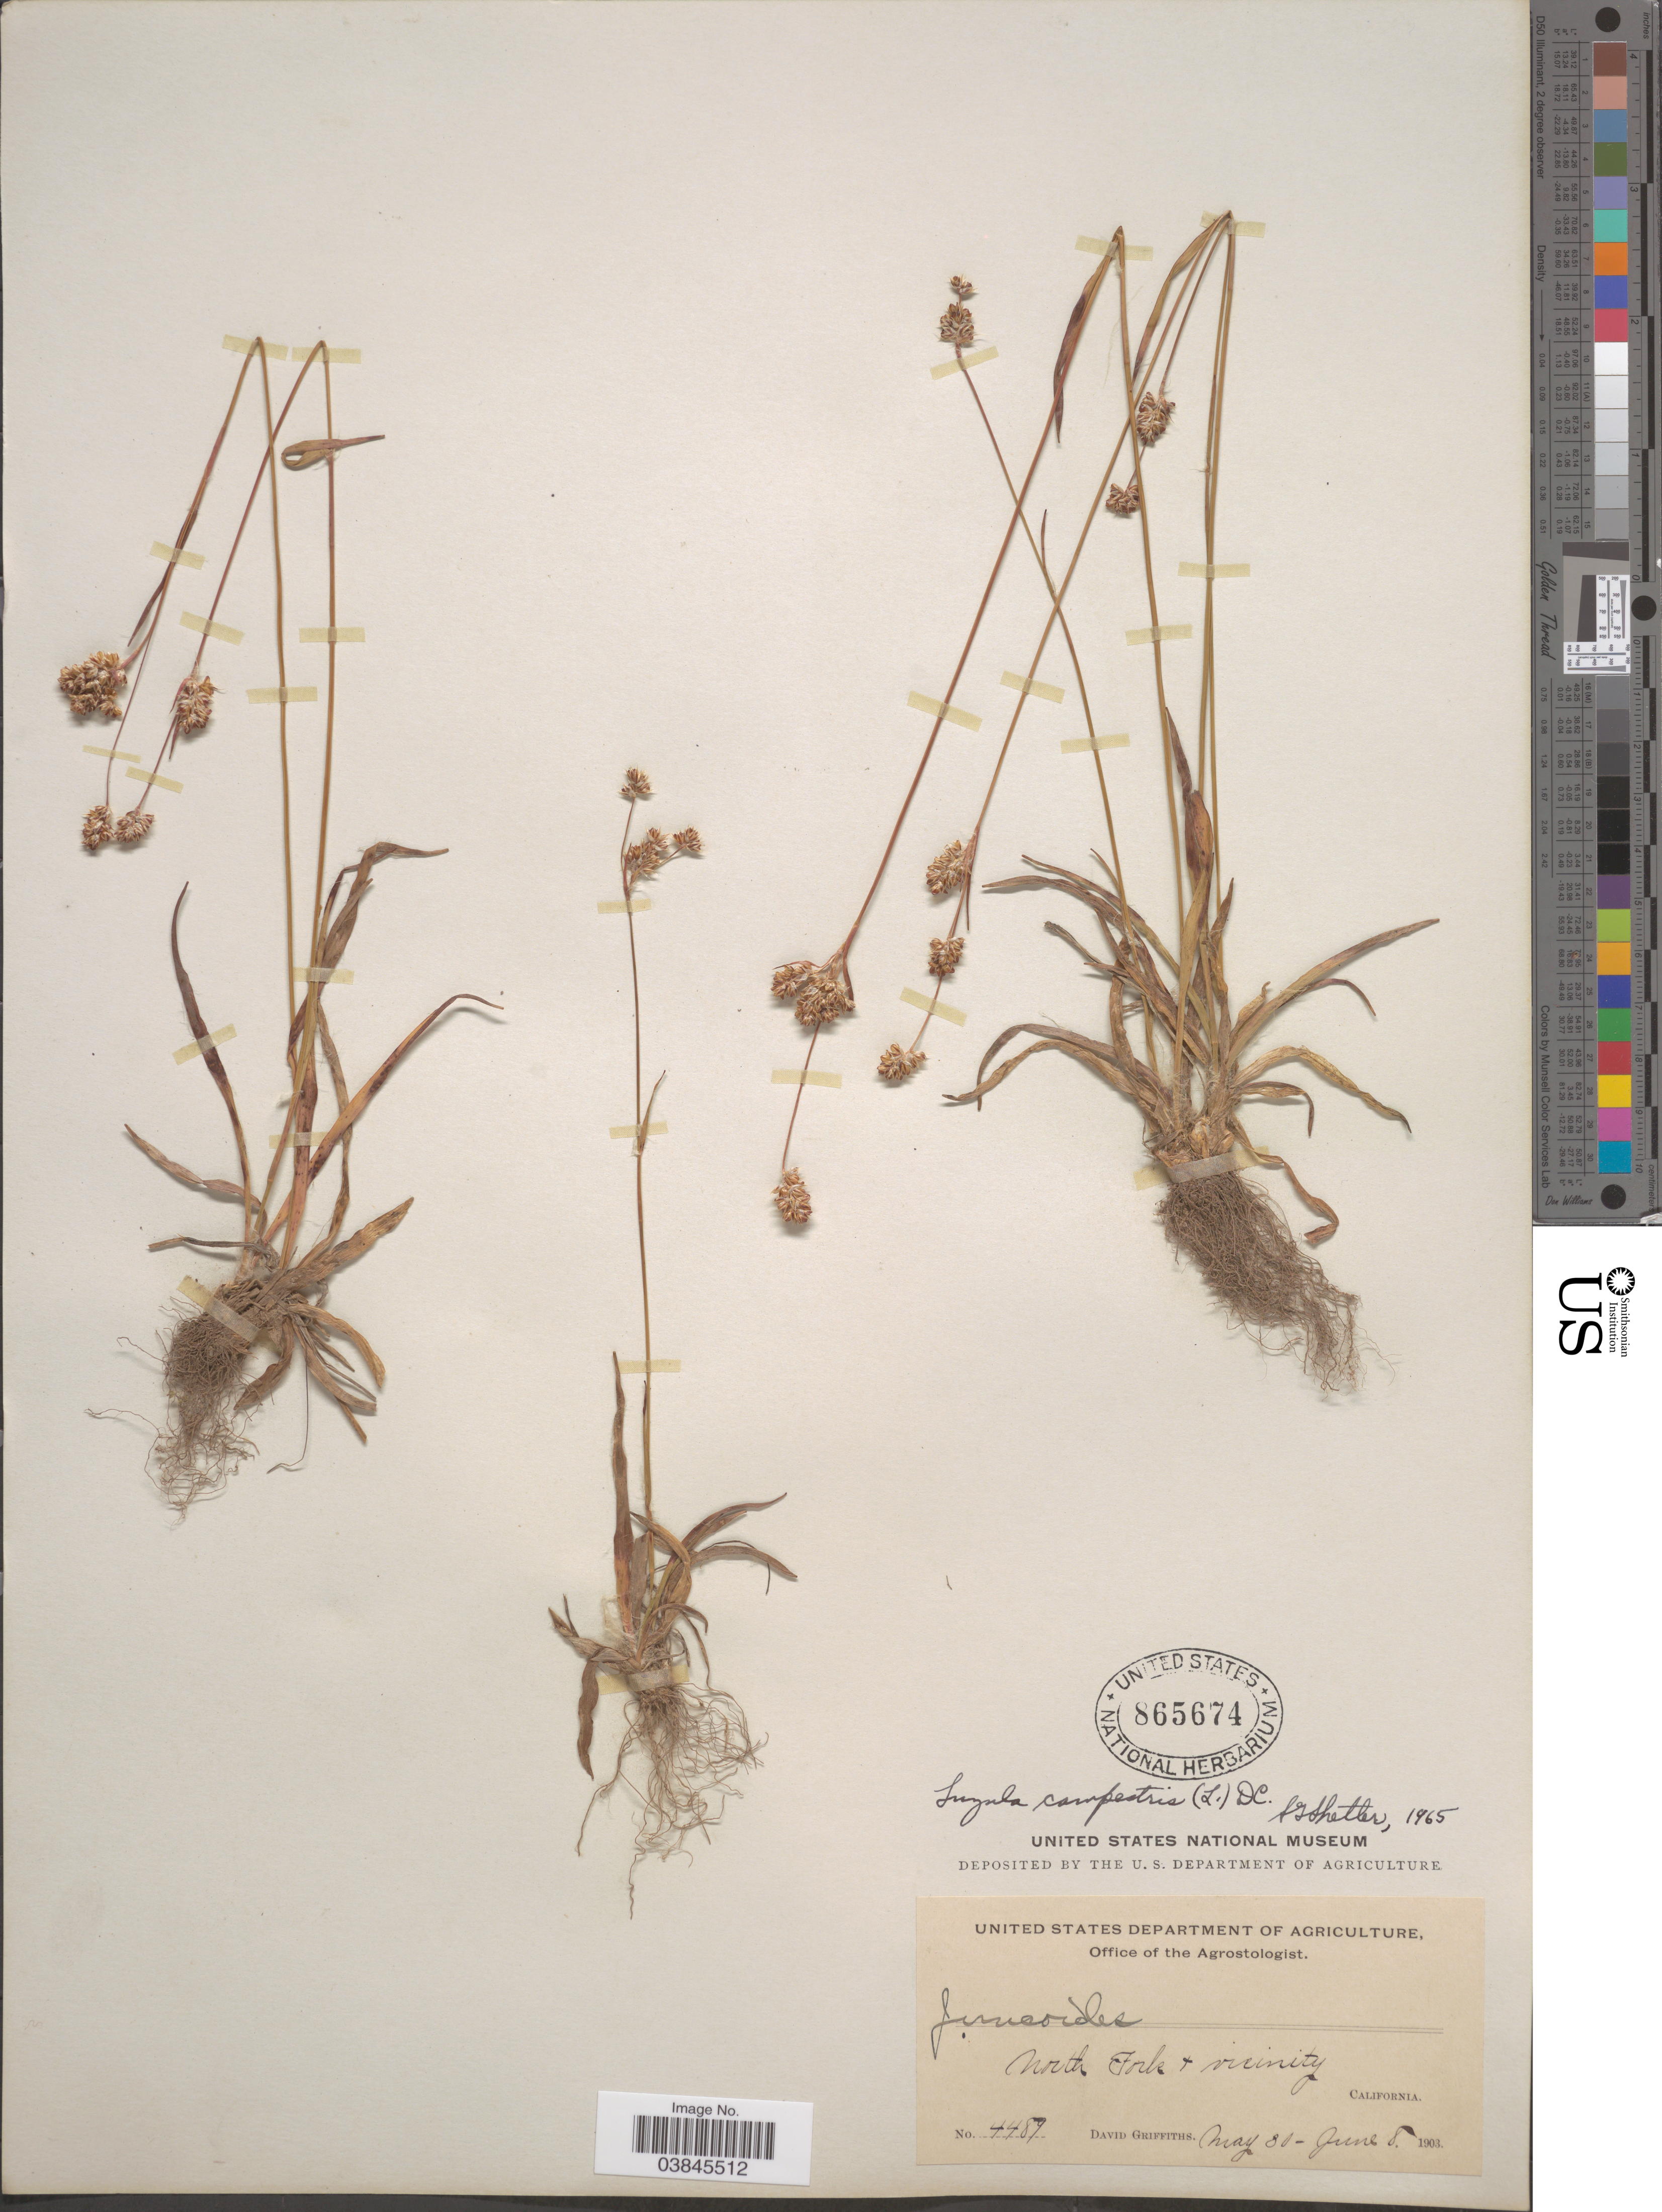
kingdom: Plantae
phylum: Tracheophyta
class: Liliopsida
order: Poales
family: Juncaceae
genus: Luzula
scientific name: Luzula campestris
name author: (L.) DC.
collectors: D. Griffiths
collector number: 4489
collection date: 1903-05-30/1903-06-08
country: United States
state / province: California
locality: North Fork & vicinity.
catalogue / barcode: US 865674